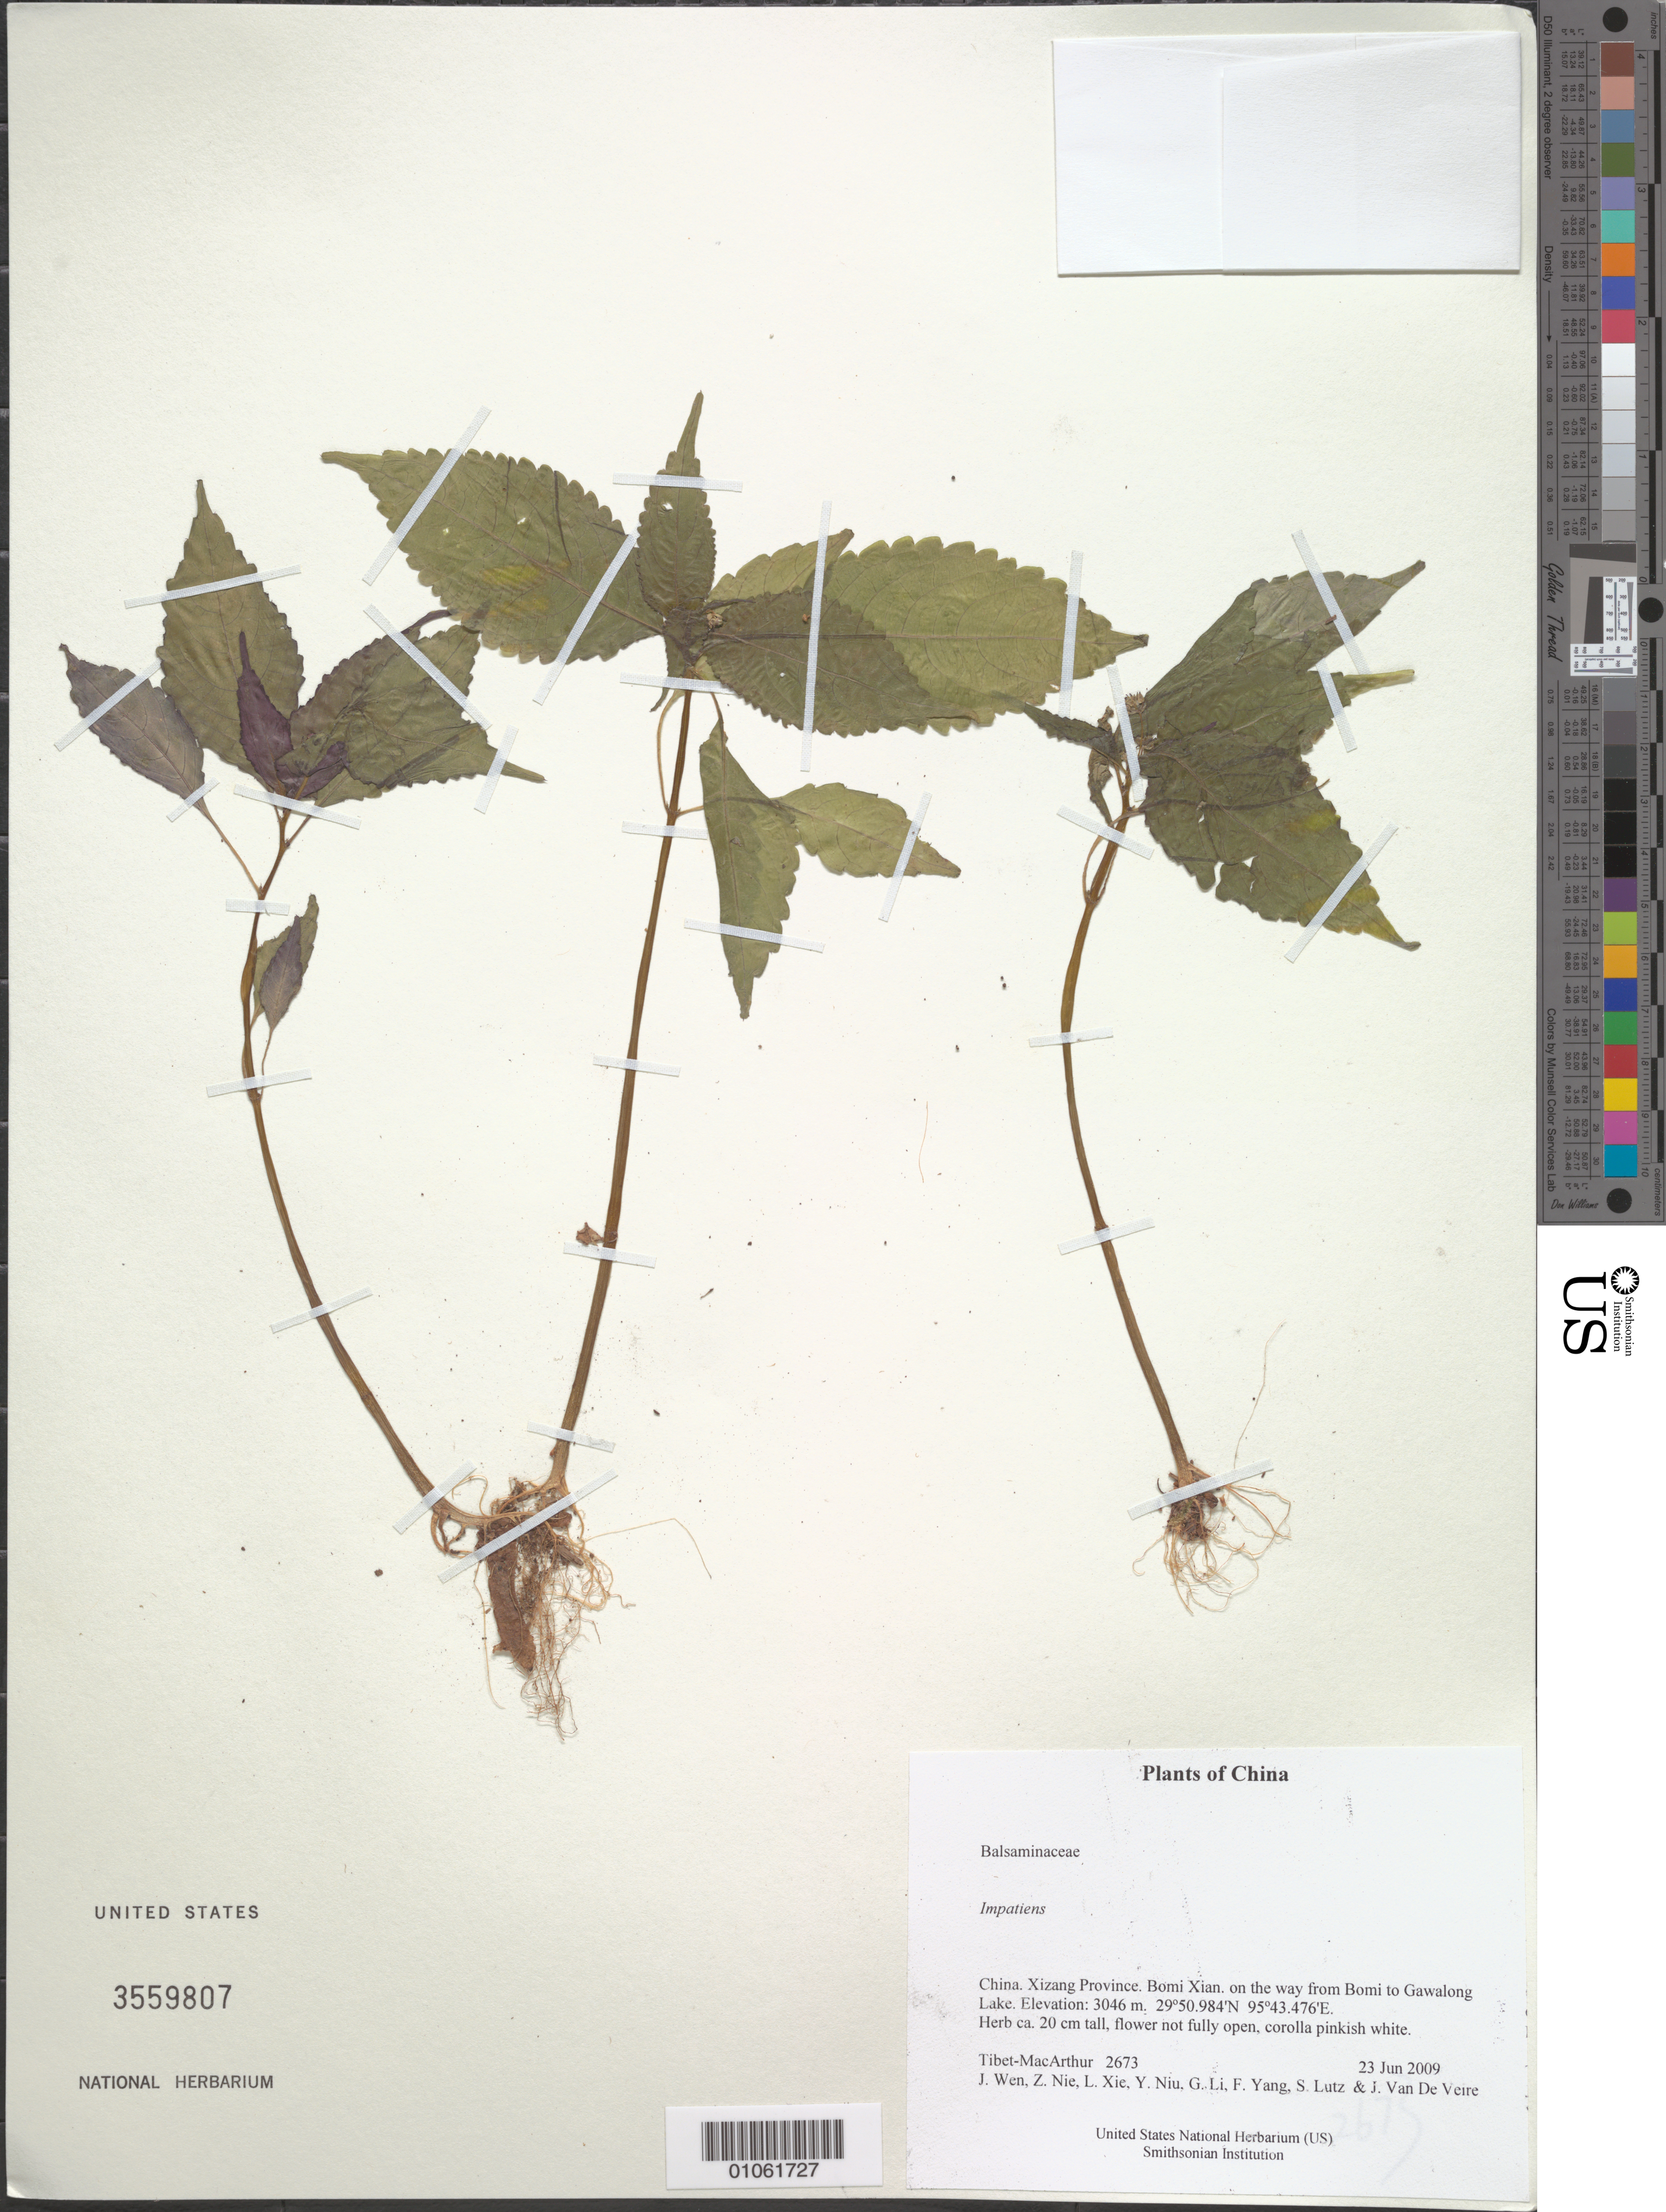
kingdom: Plantae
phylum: Tracheophyta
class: Magnoliopsida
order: Ericales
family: Balsaminaceae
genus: Impatiens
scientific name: Impatiens sp.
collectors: Tibet-MacArthur, J. Wen, Z. Nie, L. Xie, Y. Niu, G. Li, F. Yang, S. Lutz & J. Van De Veire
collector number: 2673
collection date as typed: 23 Jun 2009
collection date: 2009-06-23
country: China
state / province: Xizang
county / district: Bomi Xian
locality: on the way from Bomi to Gawalong Lake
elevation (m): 3046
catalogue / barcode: US 3559807